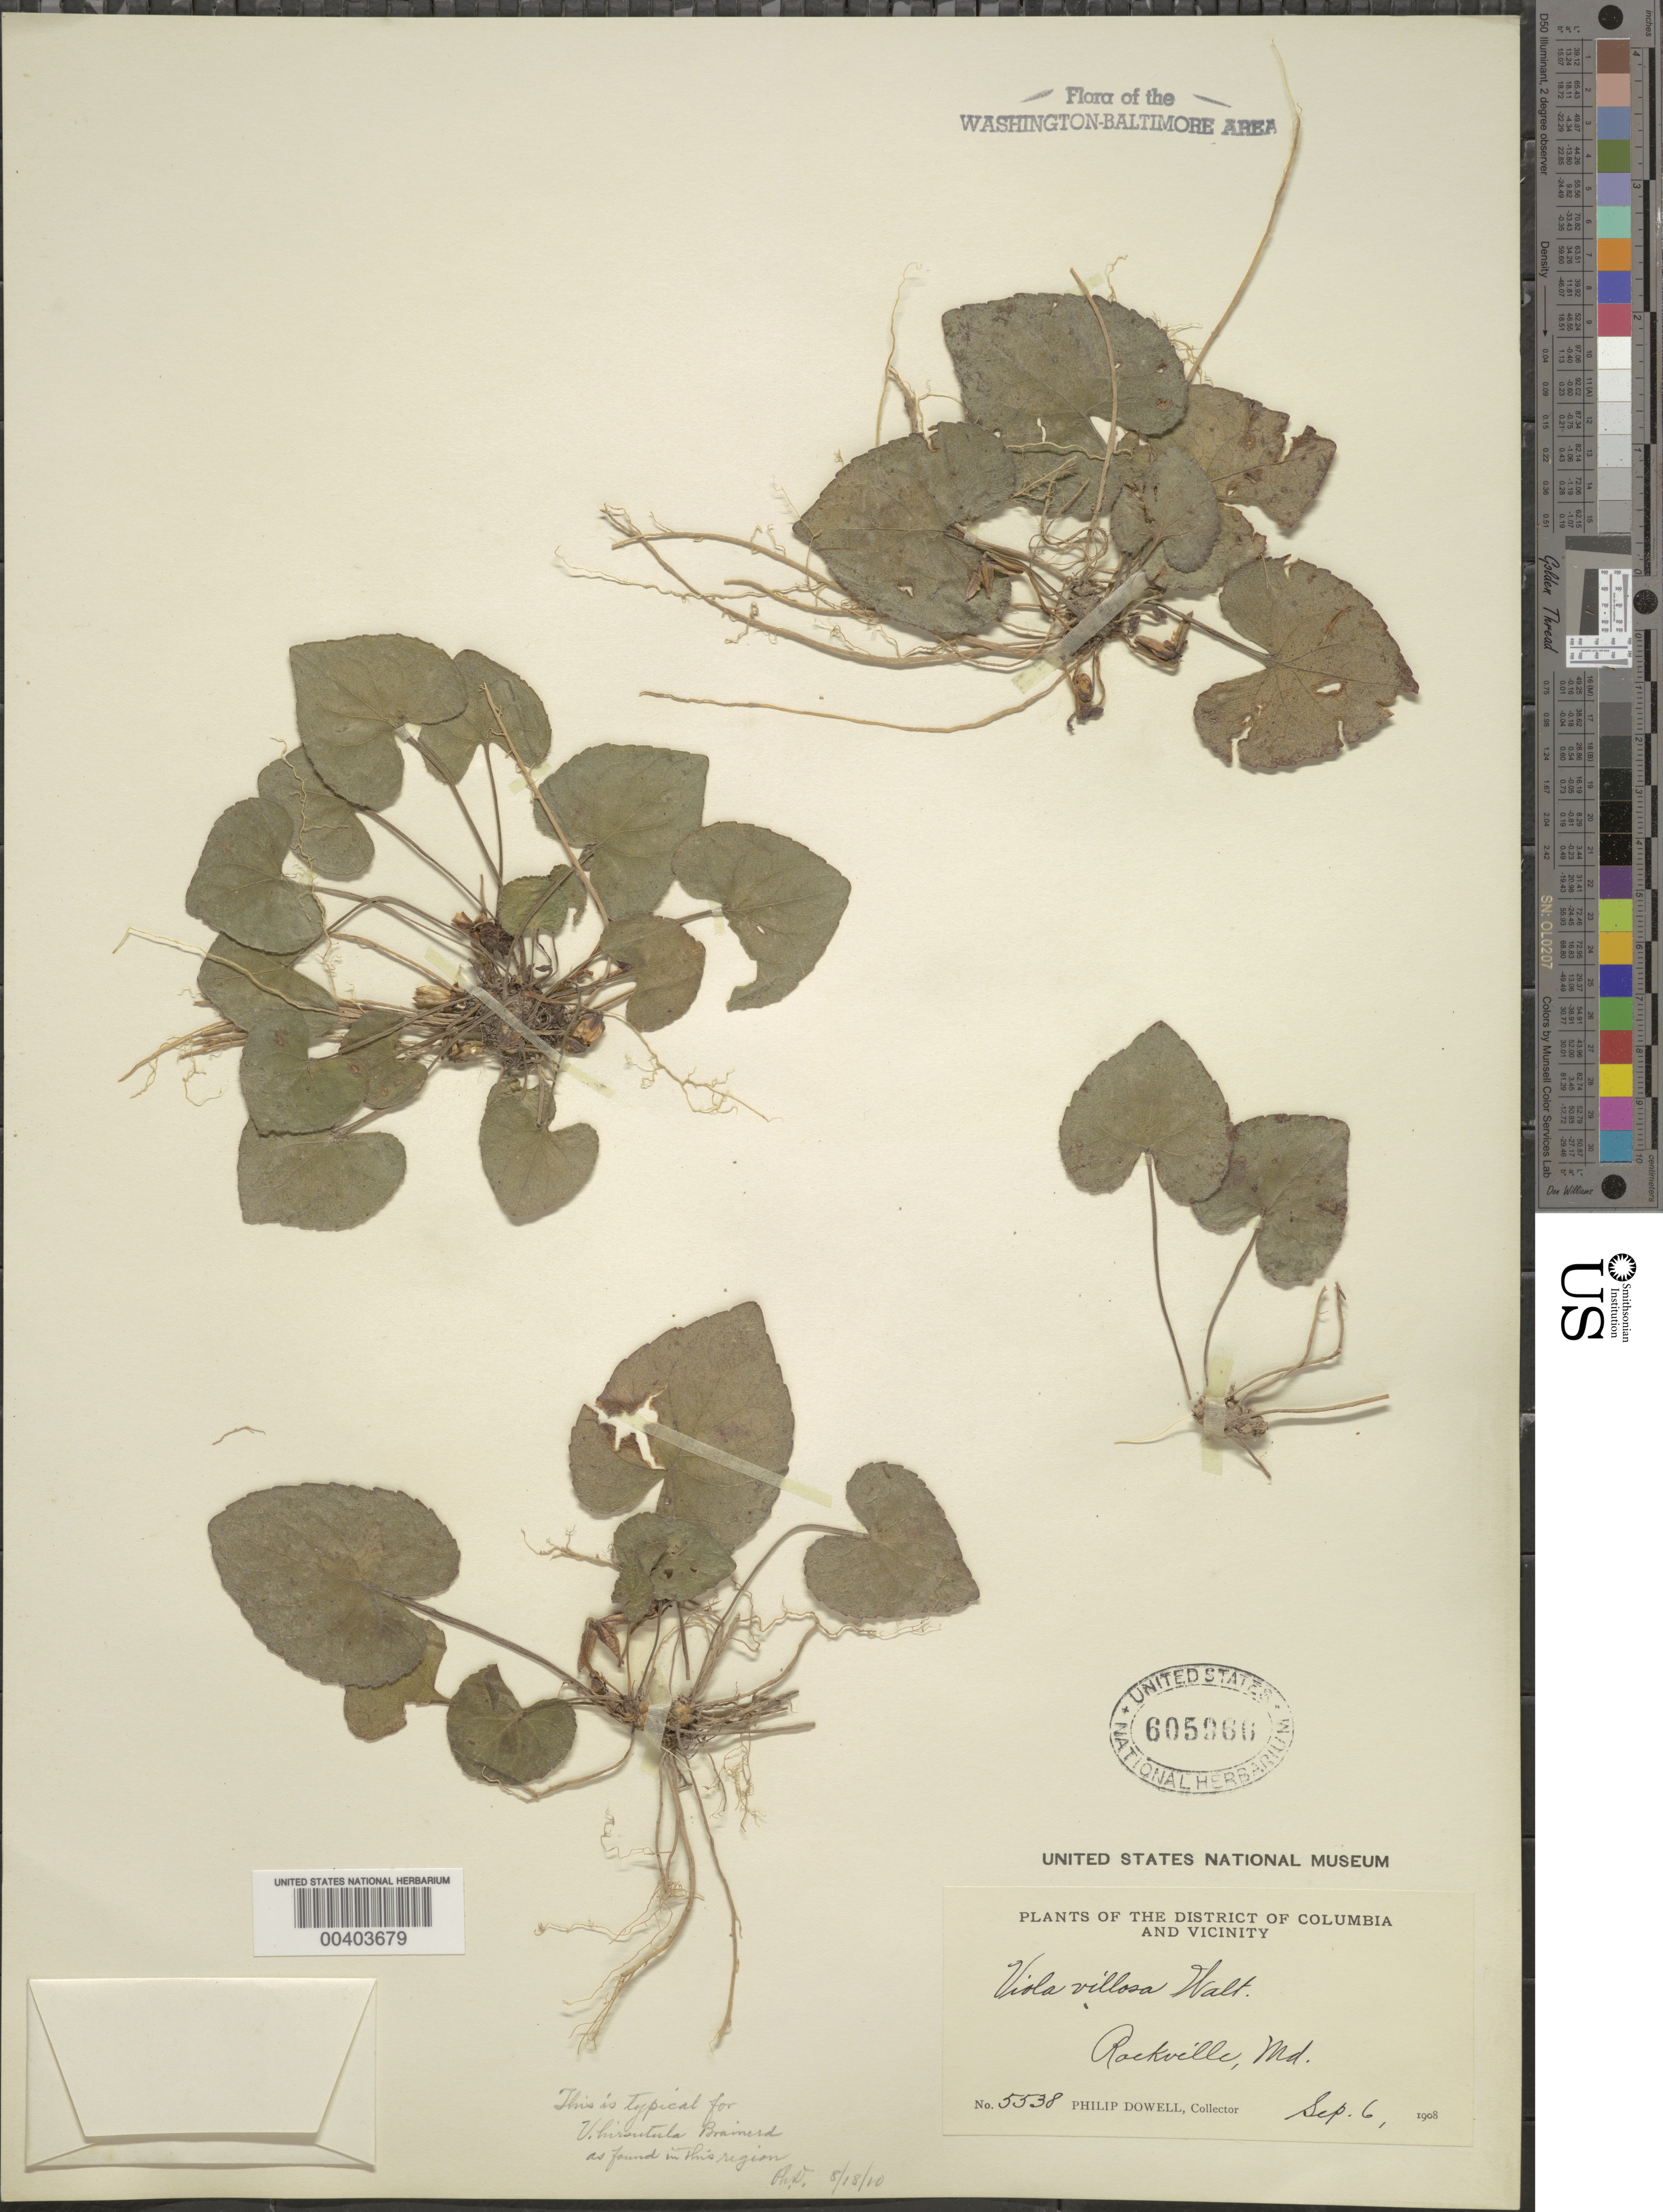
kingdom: Plantae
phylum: Tracheophyta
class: Magnoliopsida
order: Malpighiales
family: Violaceae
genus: Viola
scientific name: Viola hirsutula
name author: Brainerd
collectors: P. Dowell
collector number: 5538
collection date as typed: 06 Sep 1908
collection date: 1908-09-06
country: United States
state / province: Maryland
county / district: Montgomery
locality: Rockville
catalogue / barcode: US 605966